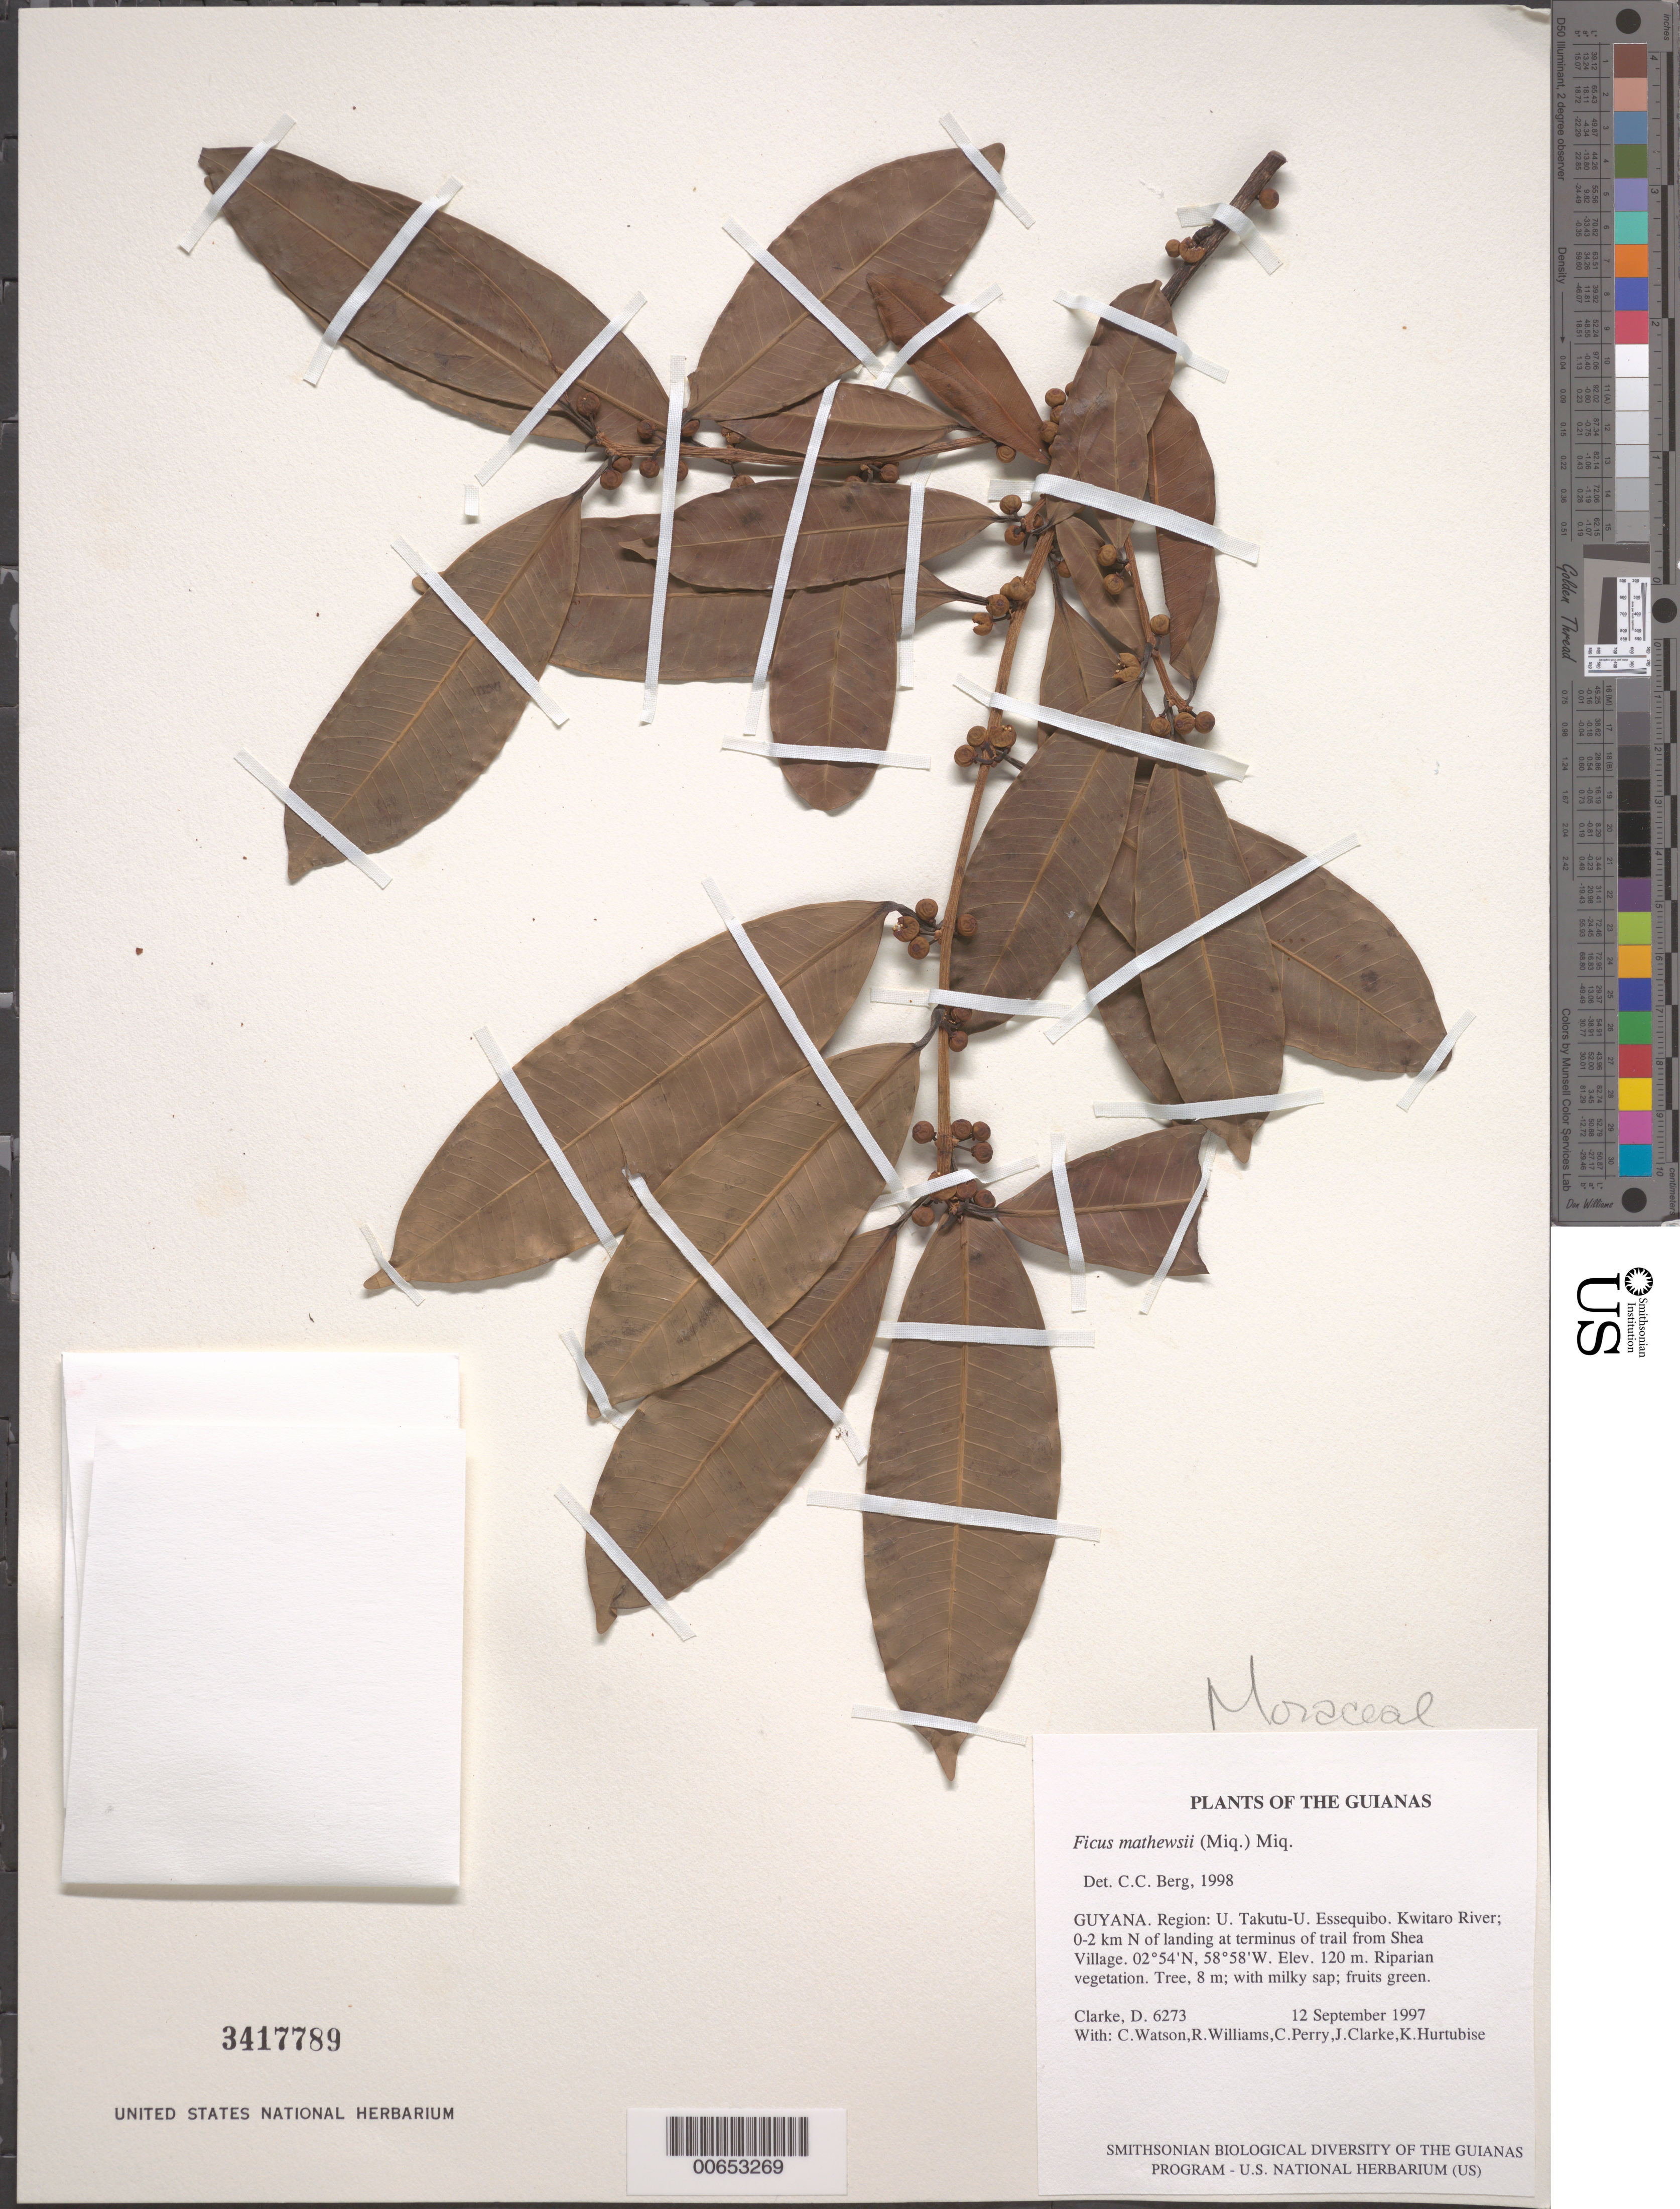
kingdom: Plantae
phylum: Tracheophyta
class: Magnoliopsida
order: Rosales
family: Moraceae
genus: Ficus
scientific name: Ficus mathewsii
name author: (Miq.) Miq.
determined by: Berg, C. C.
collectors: H. D. Clarke, C. Watson, R. Williams, C. Perry, J. Clarke & K. Hurtubise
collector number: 6273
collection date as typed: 12 September 1997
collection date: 1997-09-12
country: Guyana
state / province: U. Takutu-U. Essequibo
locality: Kwitaro River; 0-2 km N of landing at terminus of trail from Shea Village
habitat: Riparian vegetation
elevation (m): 120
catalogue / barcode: US 3417789